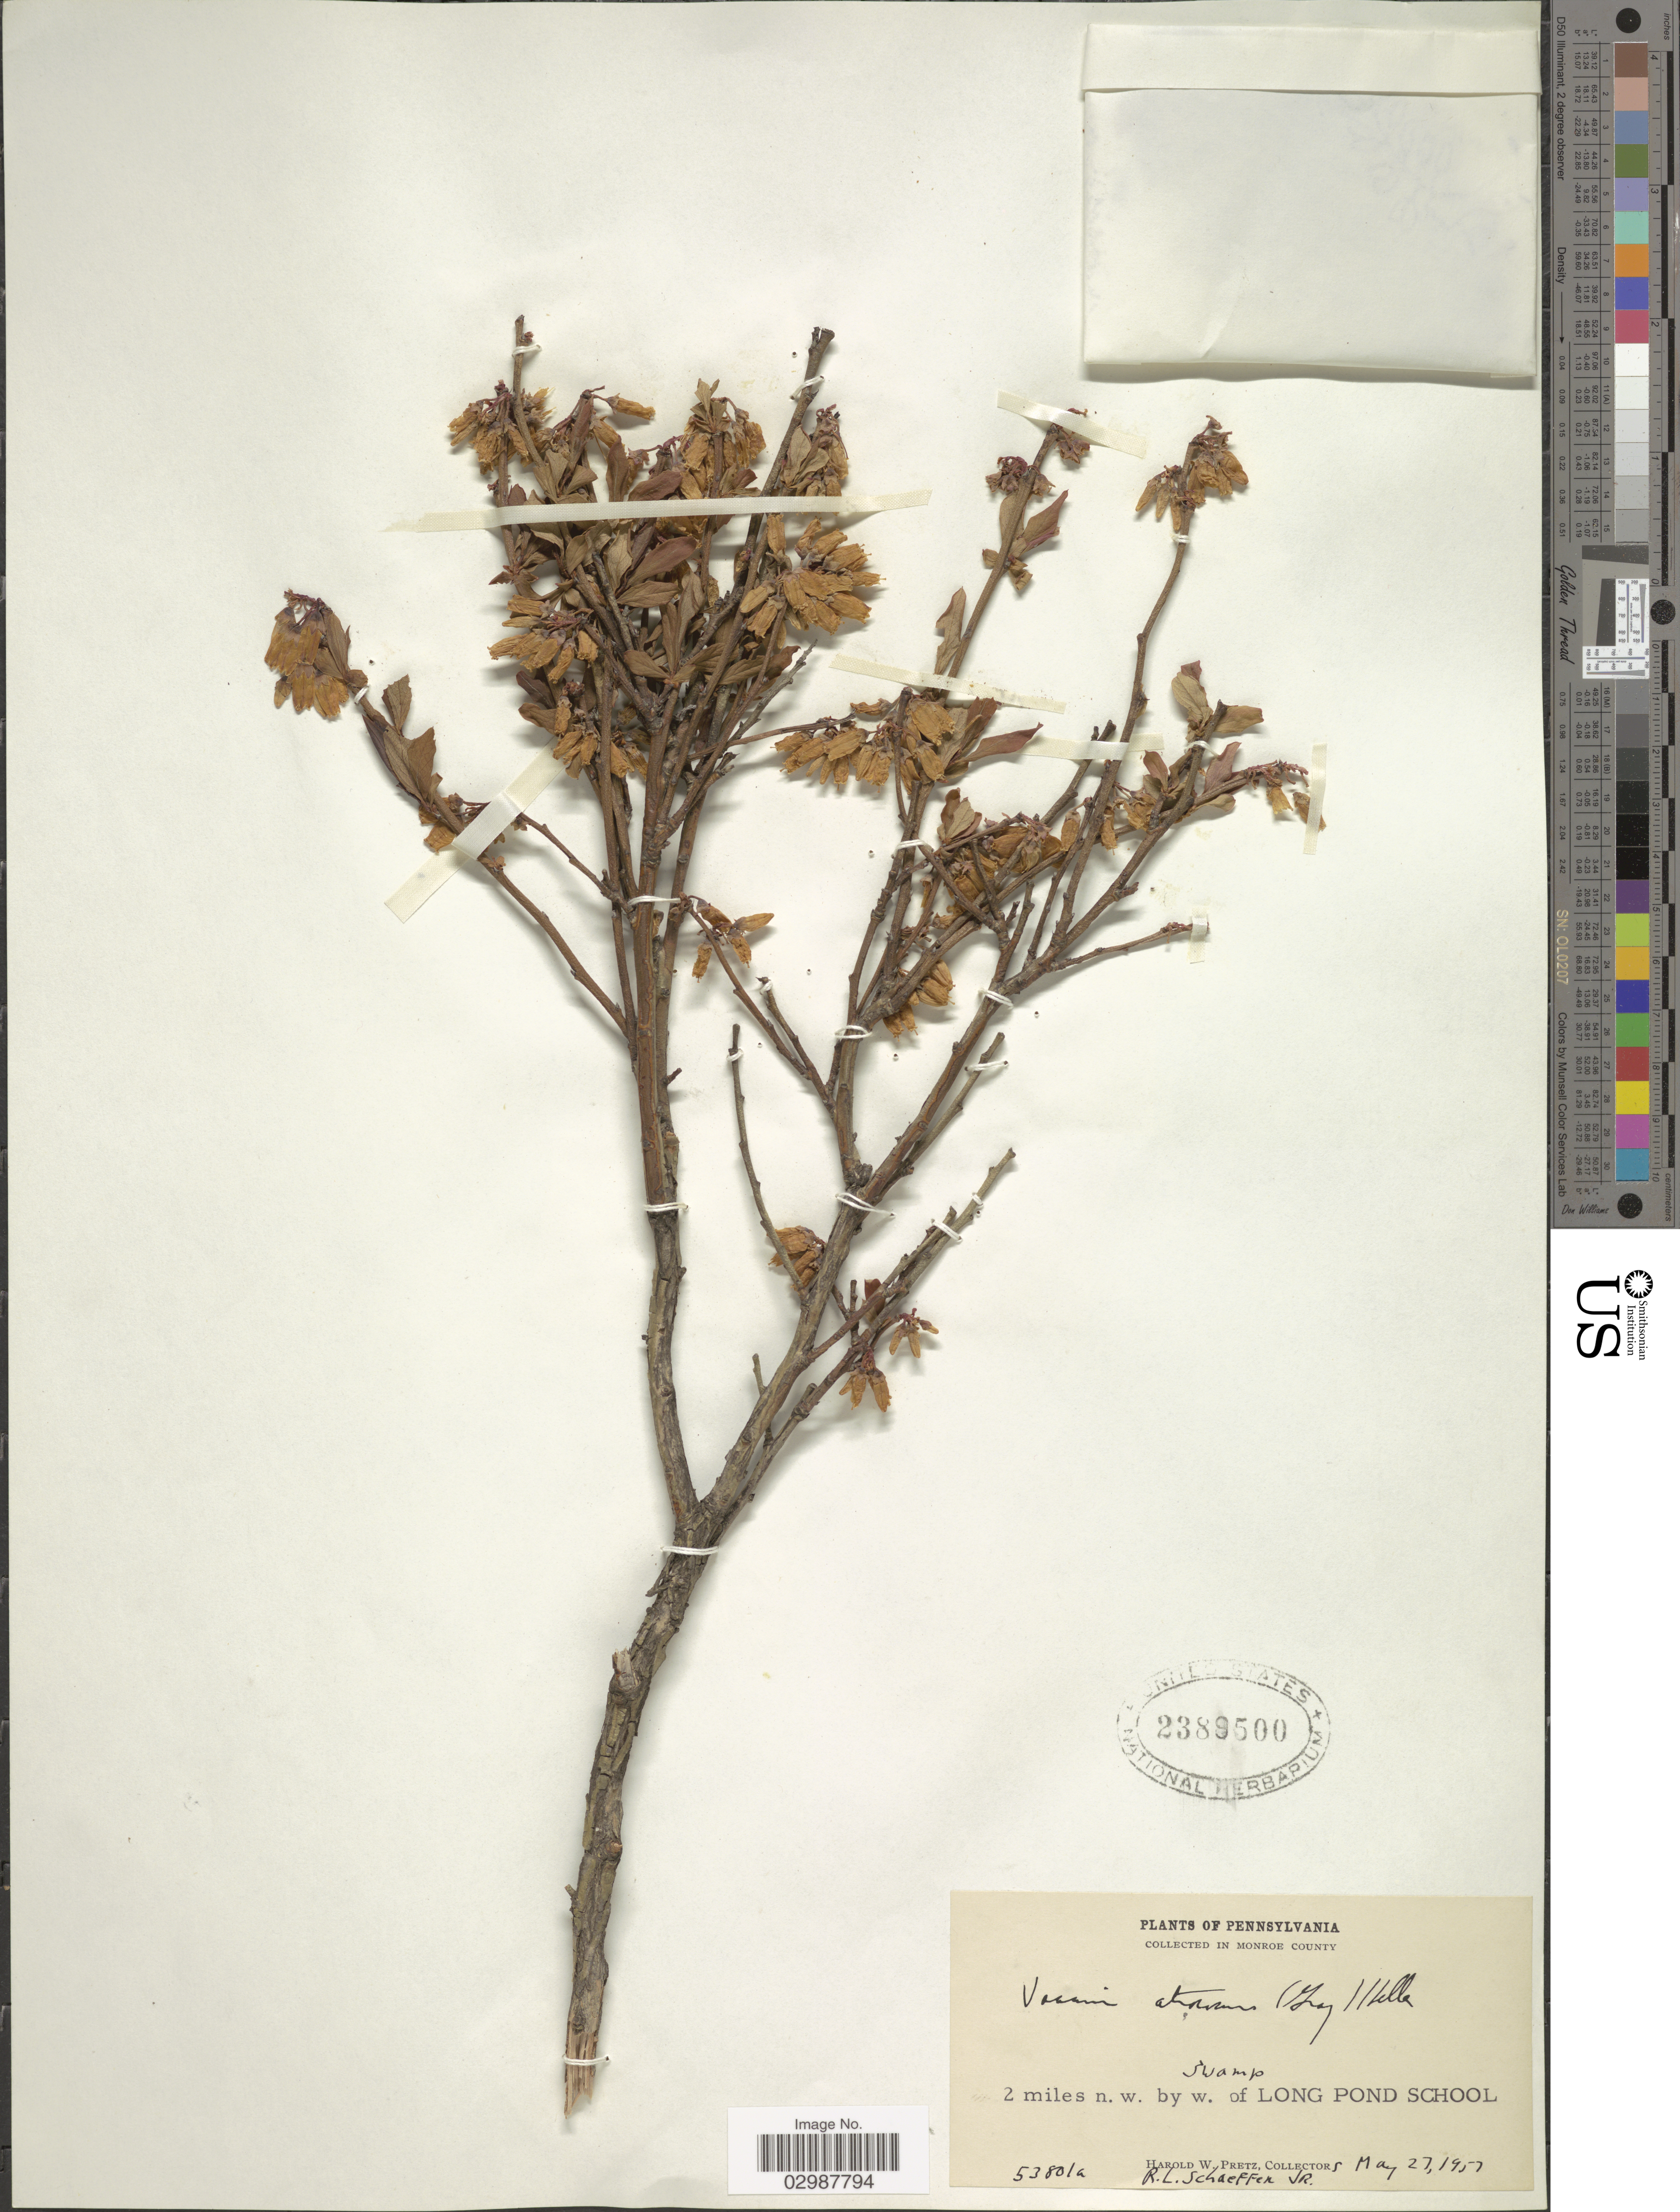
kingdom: Plantae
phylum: Tracheophyta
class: Magnoliopsida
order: Ericales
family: Ericaceae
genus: Vaccinium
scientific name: Vaccinium corymbosum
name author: L.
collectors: H. W. Pretz & R. L. Schaeffer Jr.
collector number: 53801a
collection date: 1957-05-27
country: United States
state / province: Pennsylvania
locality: Monroe County. 2 miles n.w. by w. of Long Pond School.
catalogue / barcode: US 2389500